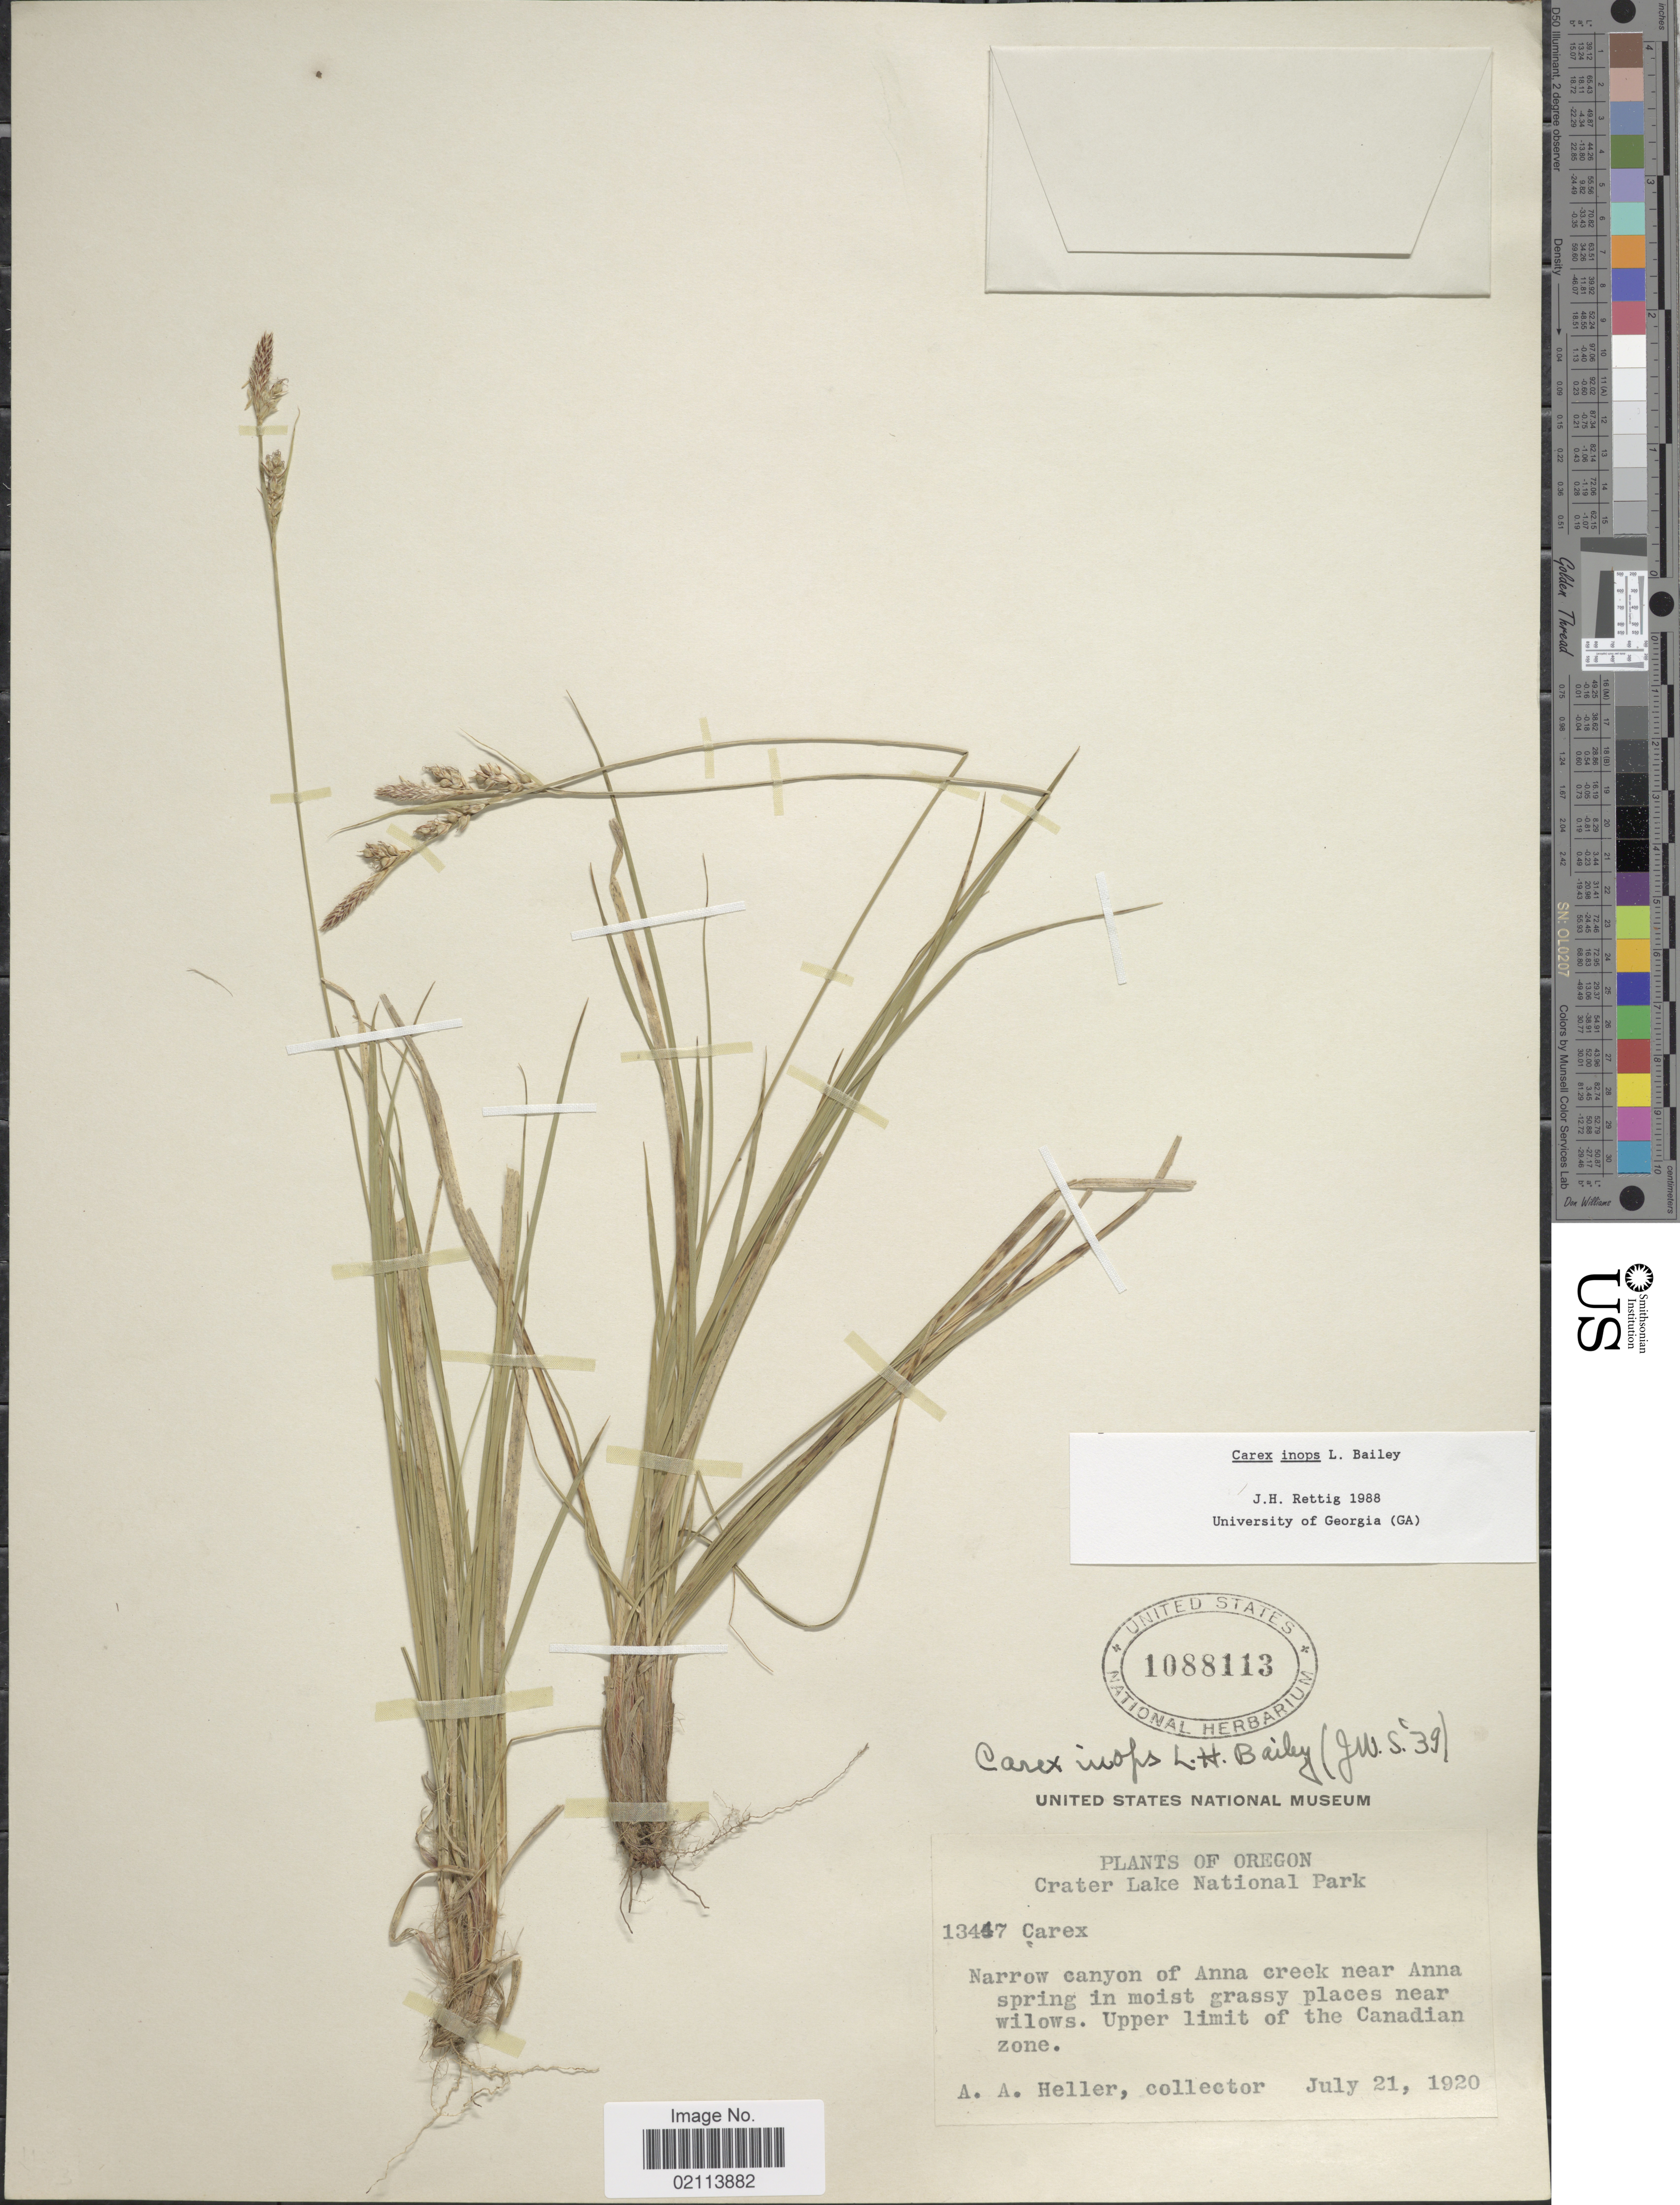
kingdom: Plantae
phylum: Tracheophyta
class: Liliopsida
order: Poales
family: Cyperaceae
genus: Carex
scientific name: Carex inops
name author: L.H. Bailey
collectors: A. A. Heller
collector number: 13447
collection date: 1920-07-21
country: United States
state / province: Oregon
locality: Crater Lake National Park, Narrow canyon of Anna creek near Anna spring in moist grassy places near willows, Upper limit of the Canadian zone.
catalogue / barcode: US 1088113